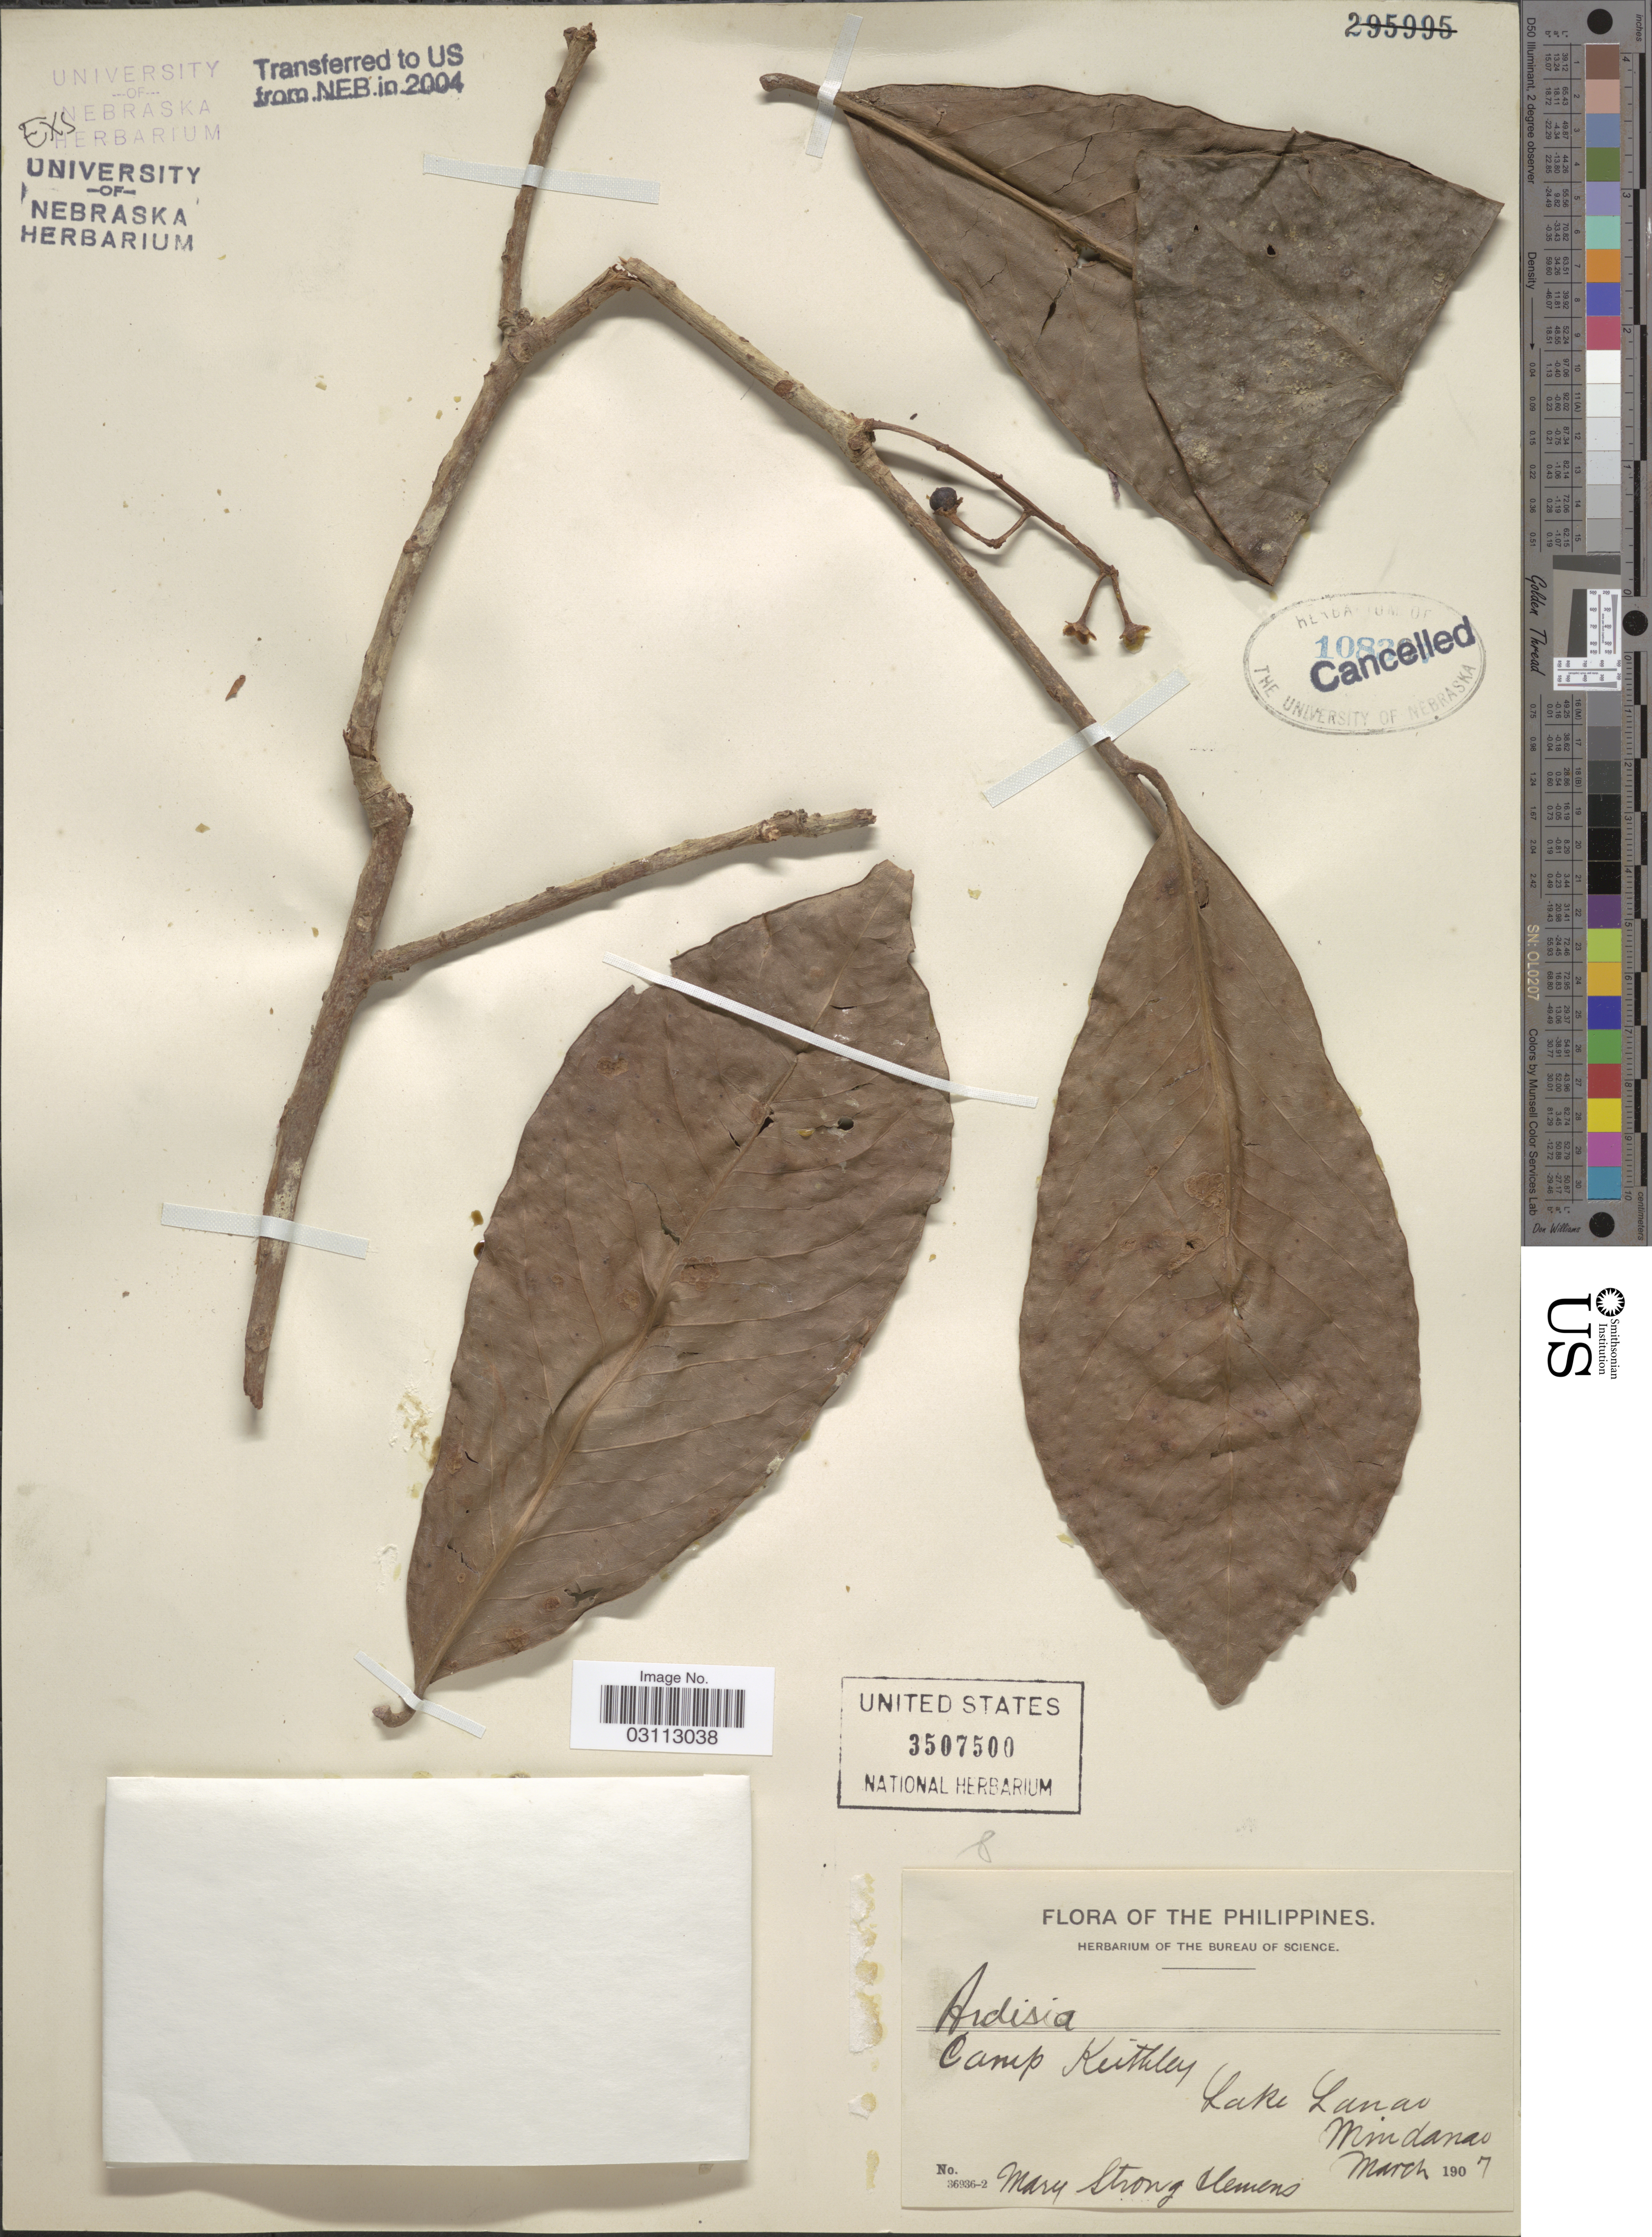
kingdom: Plantae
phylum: Tracheophyta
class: Magnoliopsida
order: Ericales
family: Primulaceae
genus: Ardisia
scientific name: Ardisia sp.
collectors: M. S. Clemens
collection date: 1907-03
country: Philippines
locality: Camp Keithley. Lake Lanao. Mindanao.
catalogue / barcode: US 3507500